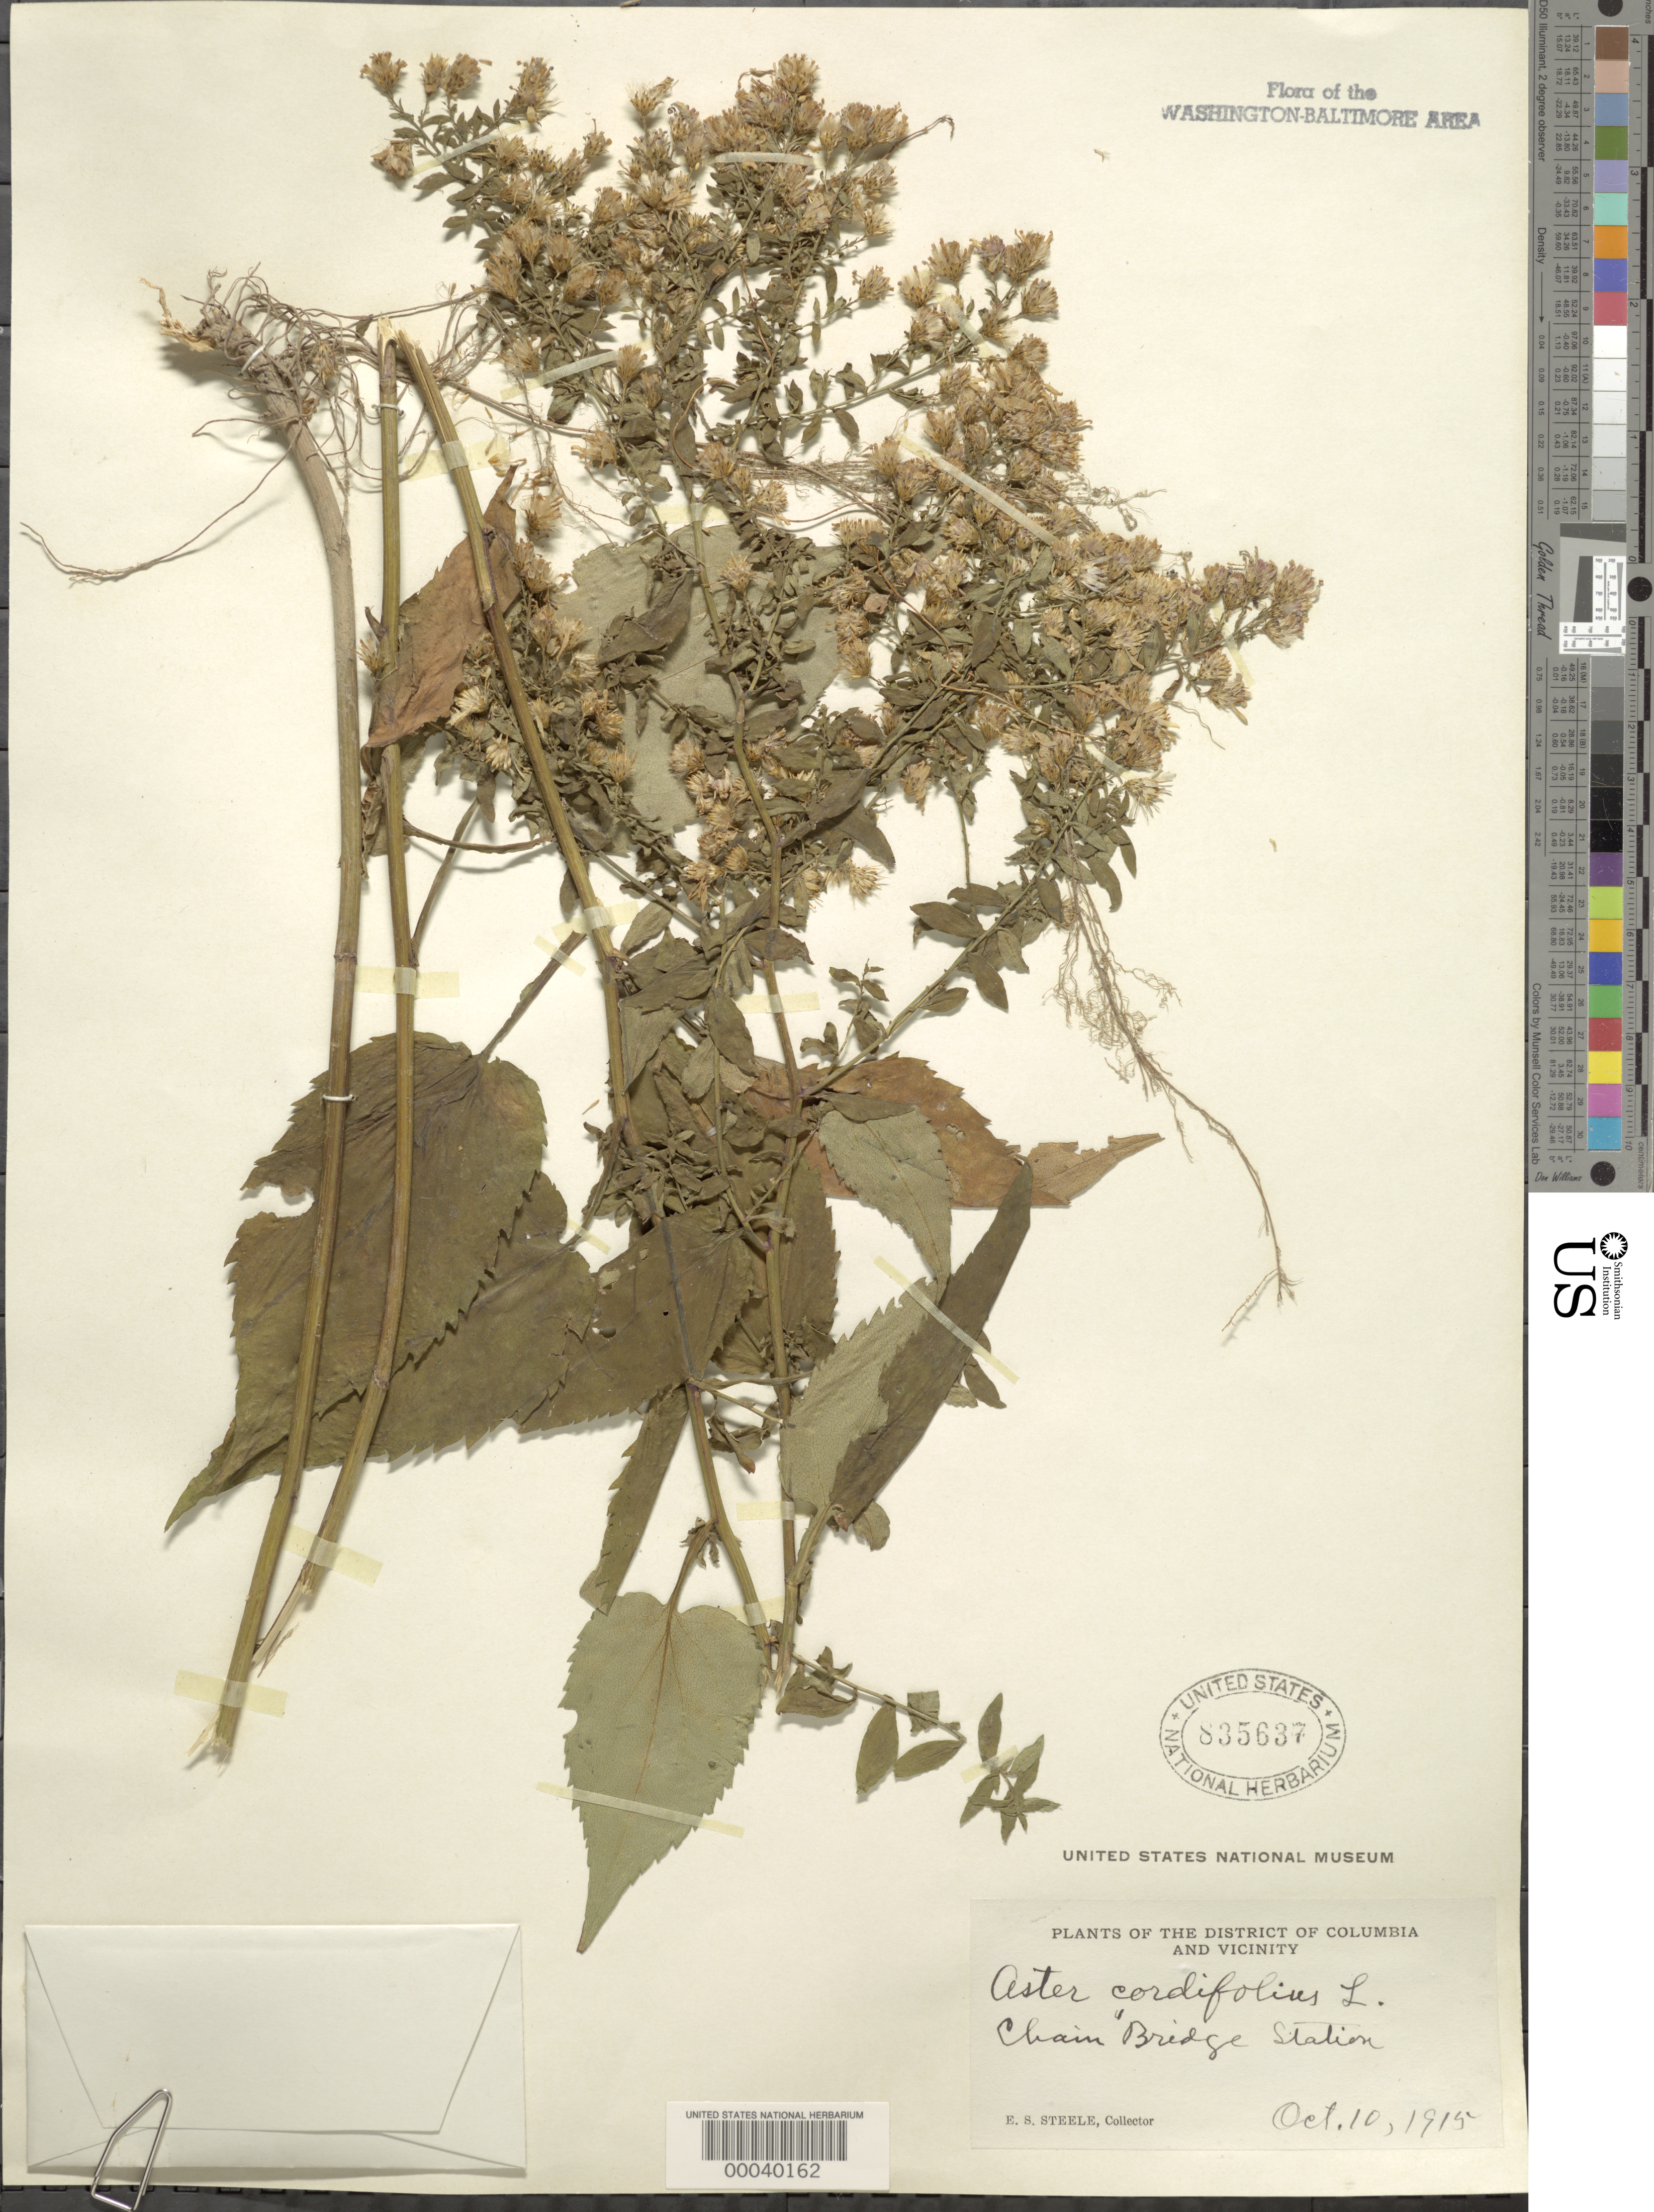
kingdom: Plantae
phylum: Tracheophyta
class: Magnoliopsida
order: Asterales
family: Asteraceae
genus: Symphyotrichum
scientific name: Symphyotrichum cordifolium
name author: (L.) G.L. Nesom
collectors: E. Steele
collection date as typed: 10 Oct 1915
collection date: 1915-10-10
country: United States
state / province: District of Columbia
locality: Chain Bridge Station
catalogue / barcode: US 835637